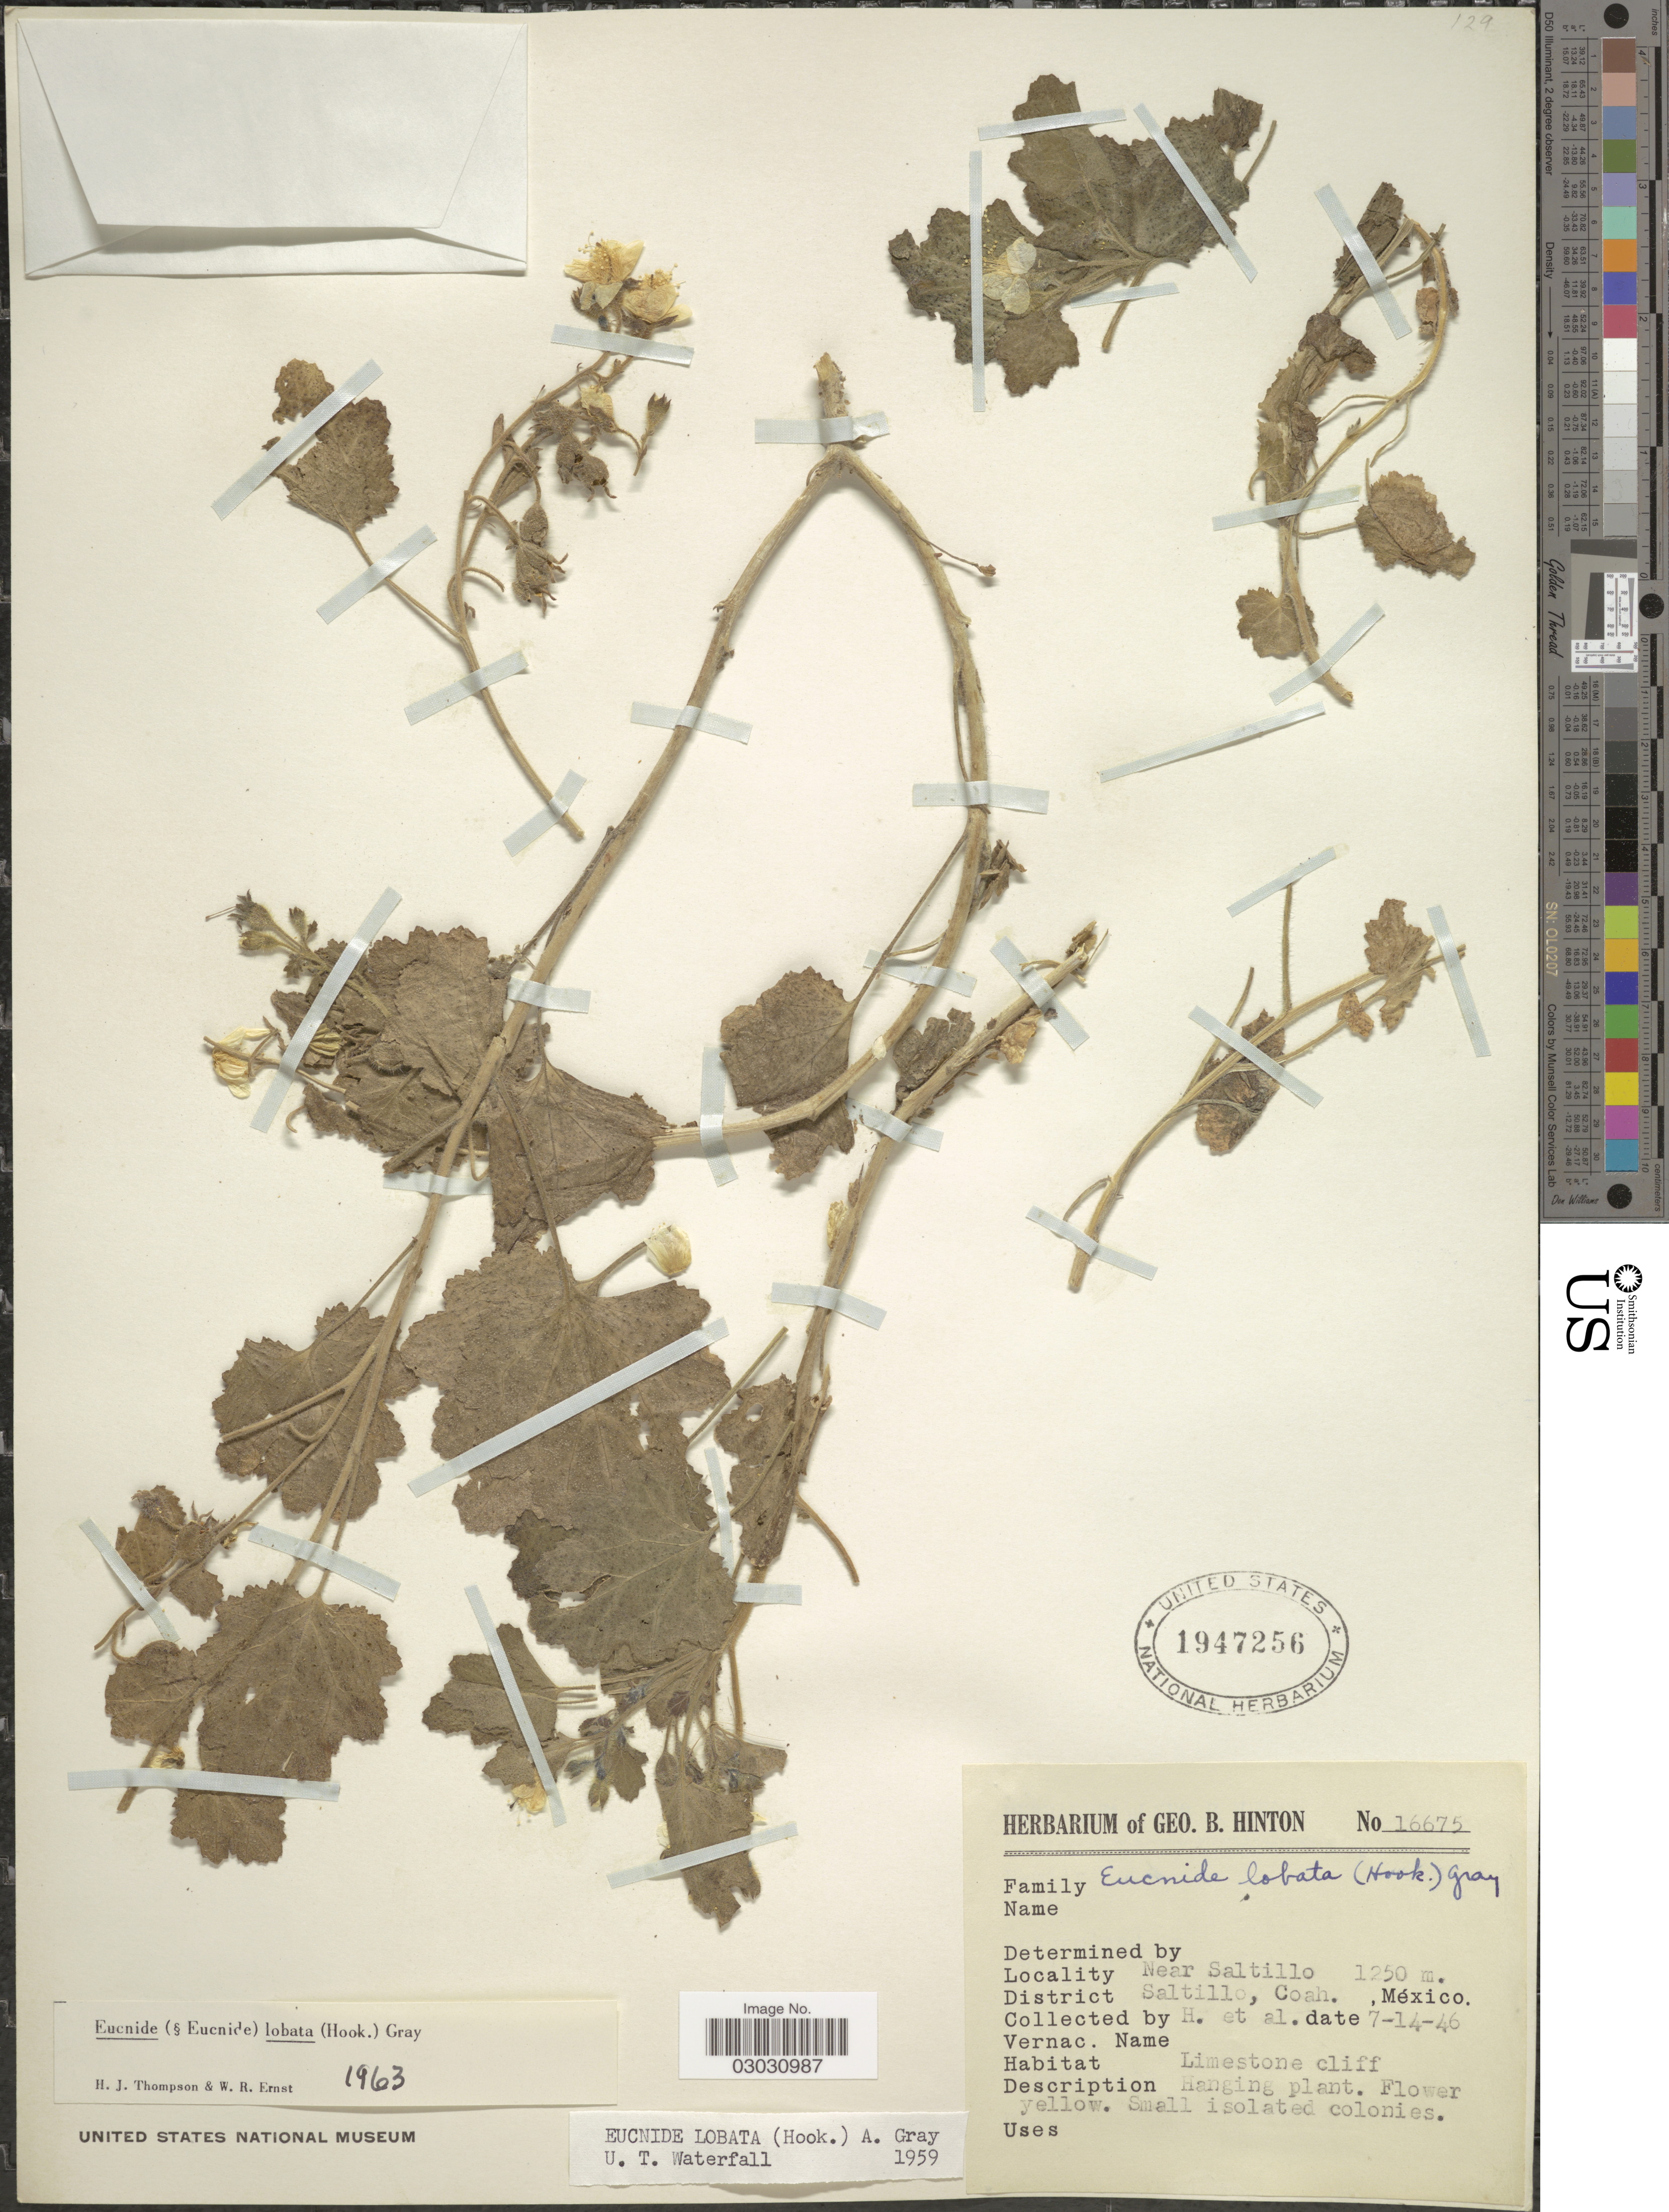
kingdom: Plantae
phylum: Tracheophyta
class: Magnoliopsida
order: Cornales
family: Loasaceae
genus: Eucnide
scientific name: Eucnide lobata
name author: (Hook.) A. Gray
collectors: G. B. Hinton & et al.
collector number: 16675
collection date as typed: Transcribed d/m/y: 14/7/46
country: Mexico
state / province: Coahuila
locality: Near Saltillo, District Saltillo, Coah.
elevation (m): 1250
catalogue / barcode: US 1947256